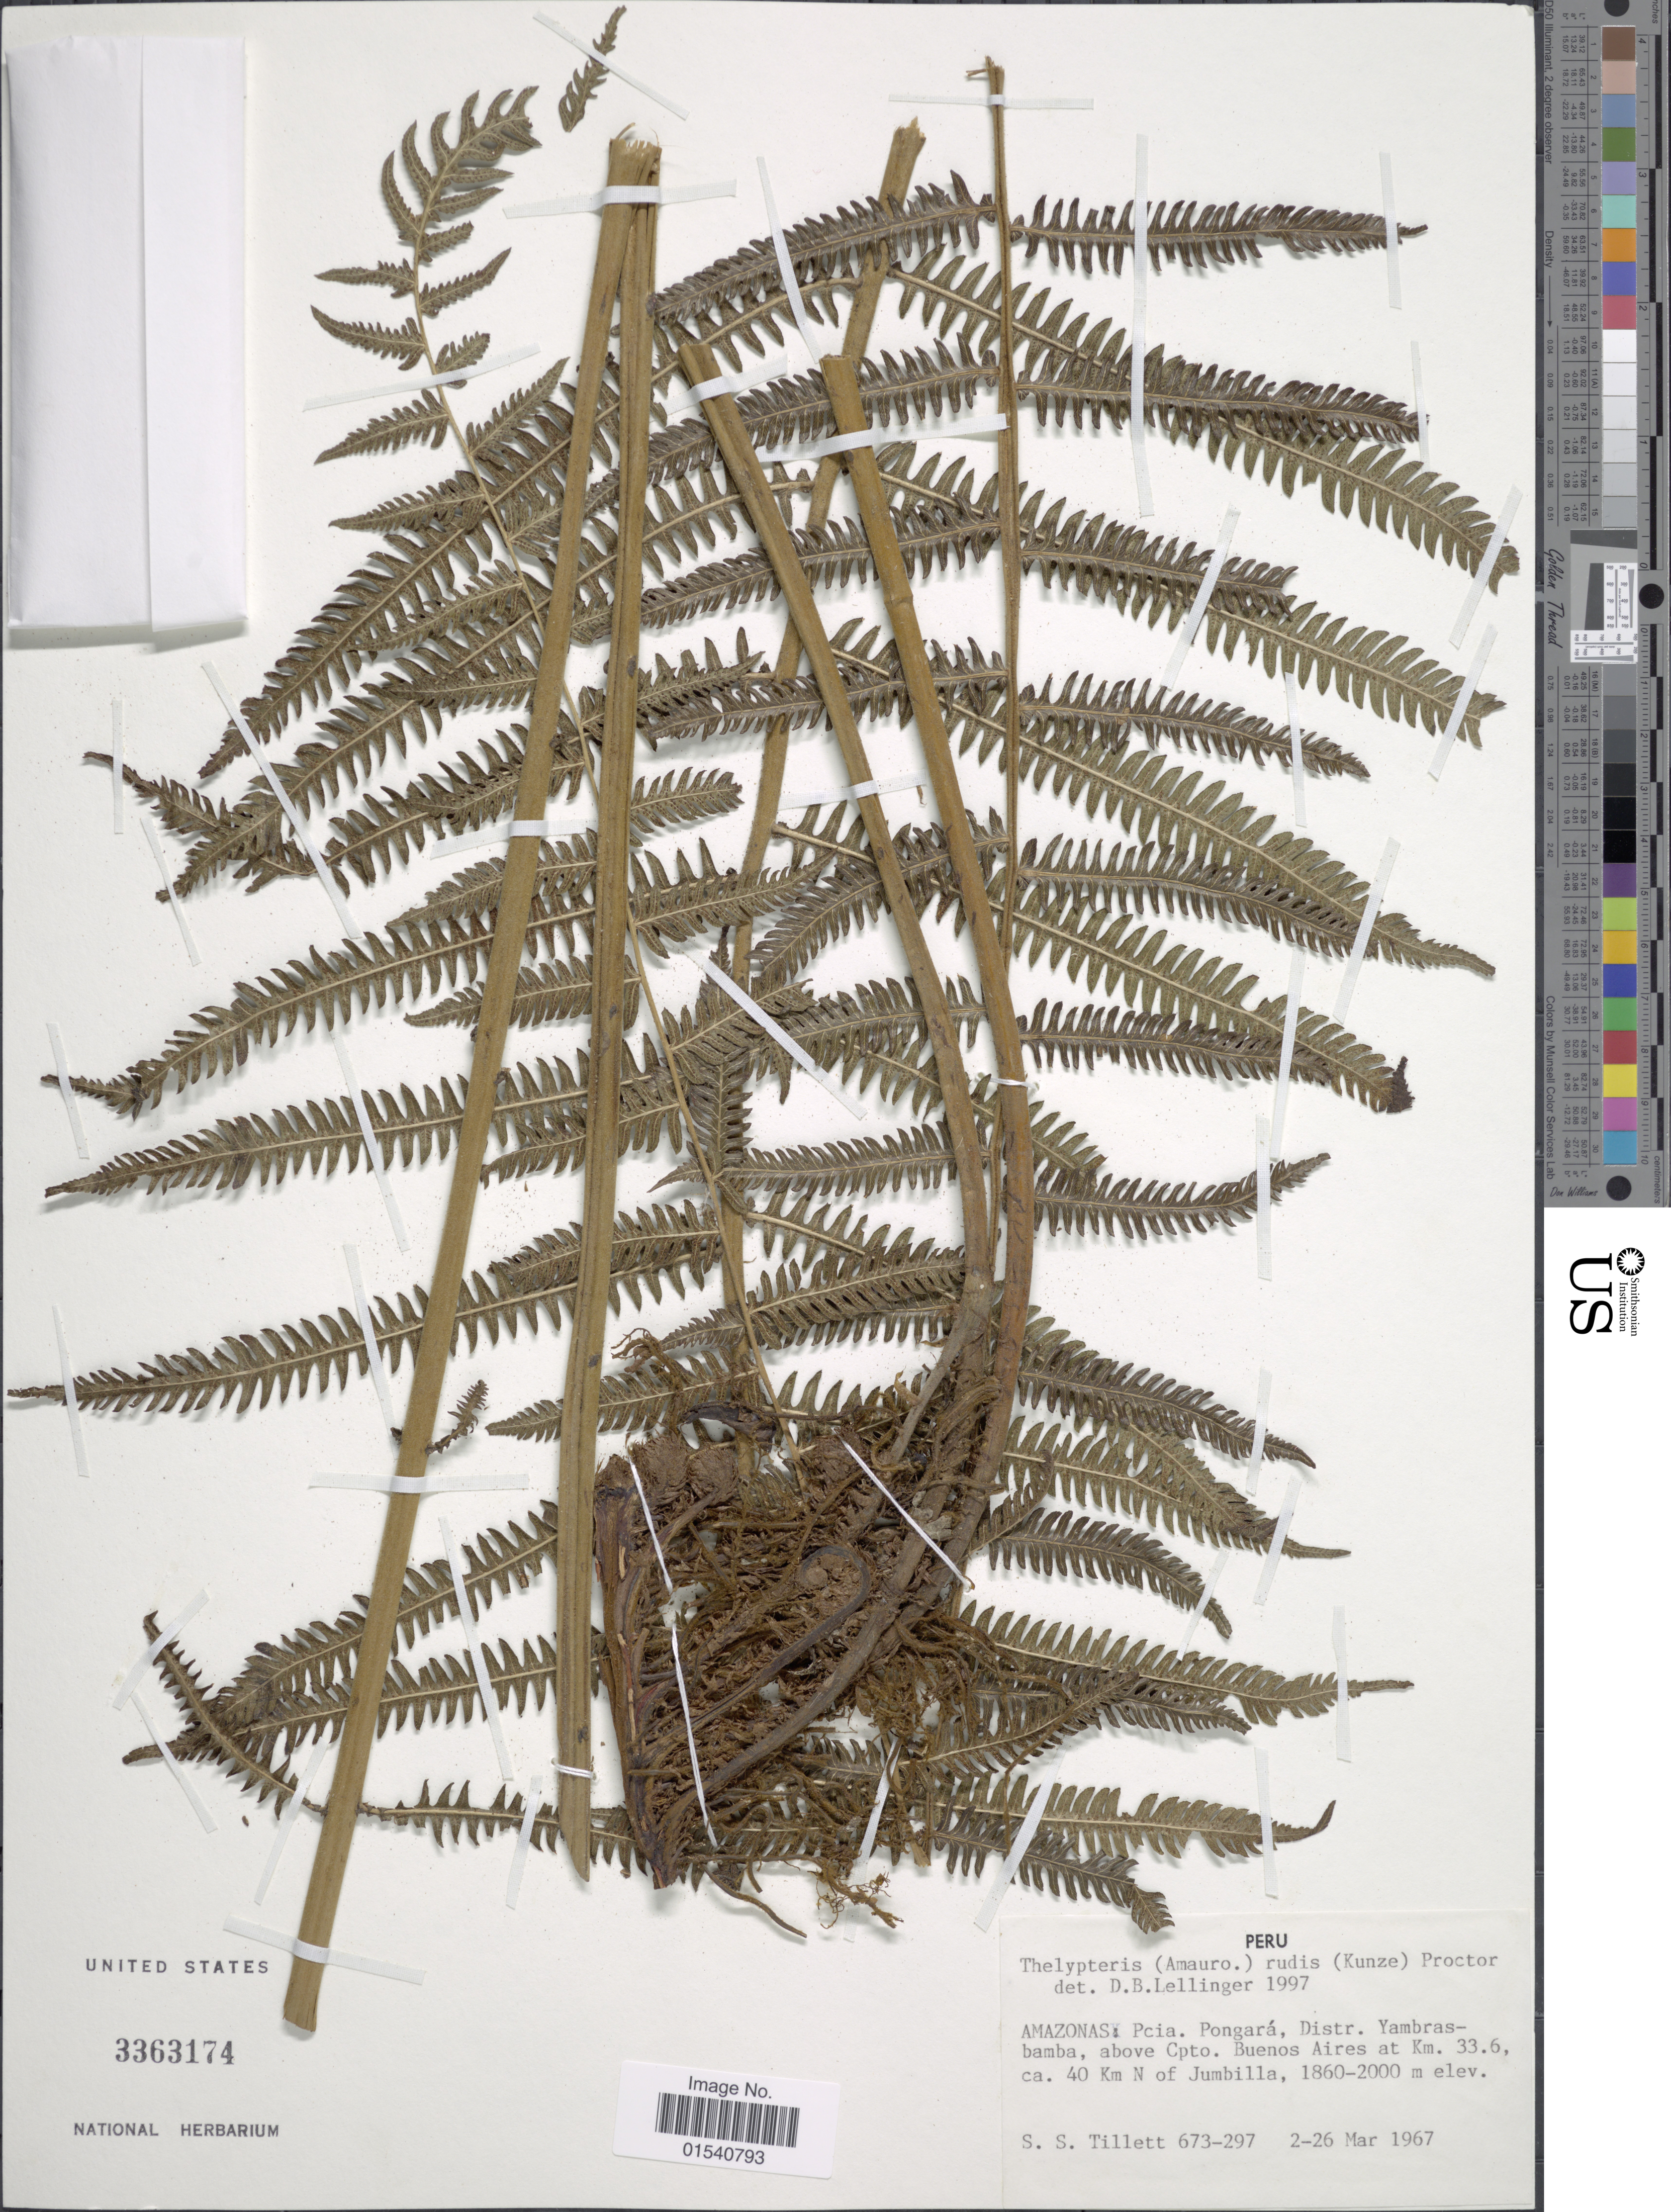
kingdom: Plantae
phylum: Tracheophyta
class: Polypodiopsida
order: Polypodiales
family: Thelypteridaceae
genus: Amauropelta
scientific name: Amauropelta rudis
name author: (Kunze) Pic. Serm.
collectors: S. S. Tillett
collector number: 673-297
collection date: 1967-03-02/1967-03-26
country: Peru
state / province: Amazonas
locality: Pcia. Pongará, Distr. Yambrasbamba, above Cpto. Buenos Aires at Km 33.6, ca. 40 Km n of Jumbilla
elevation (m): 1860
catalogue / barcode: US 3363174